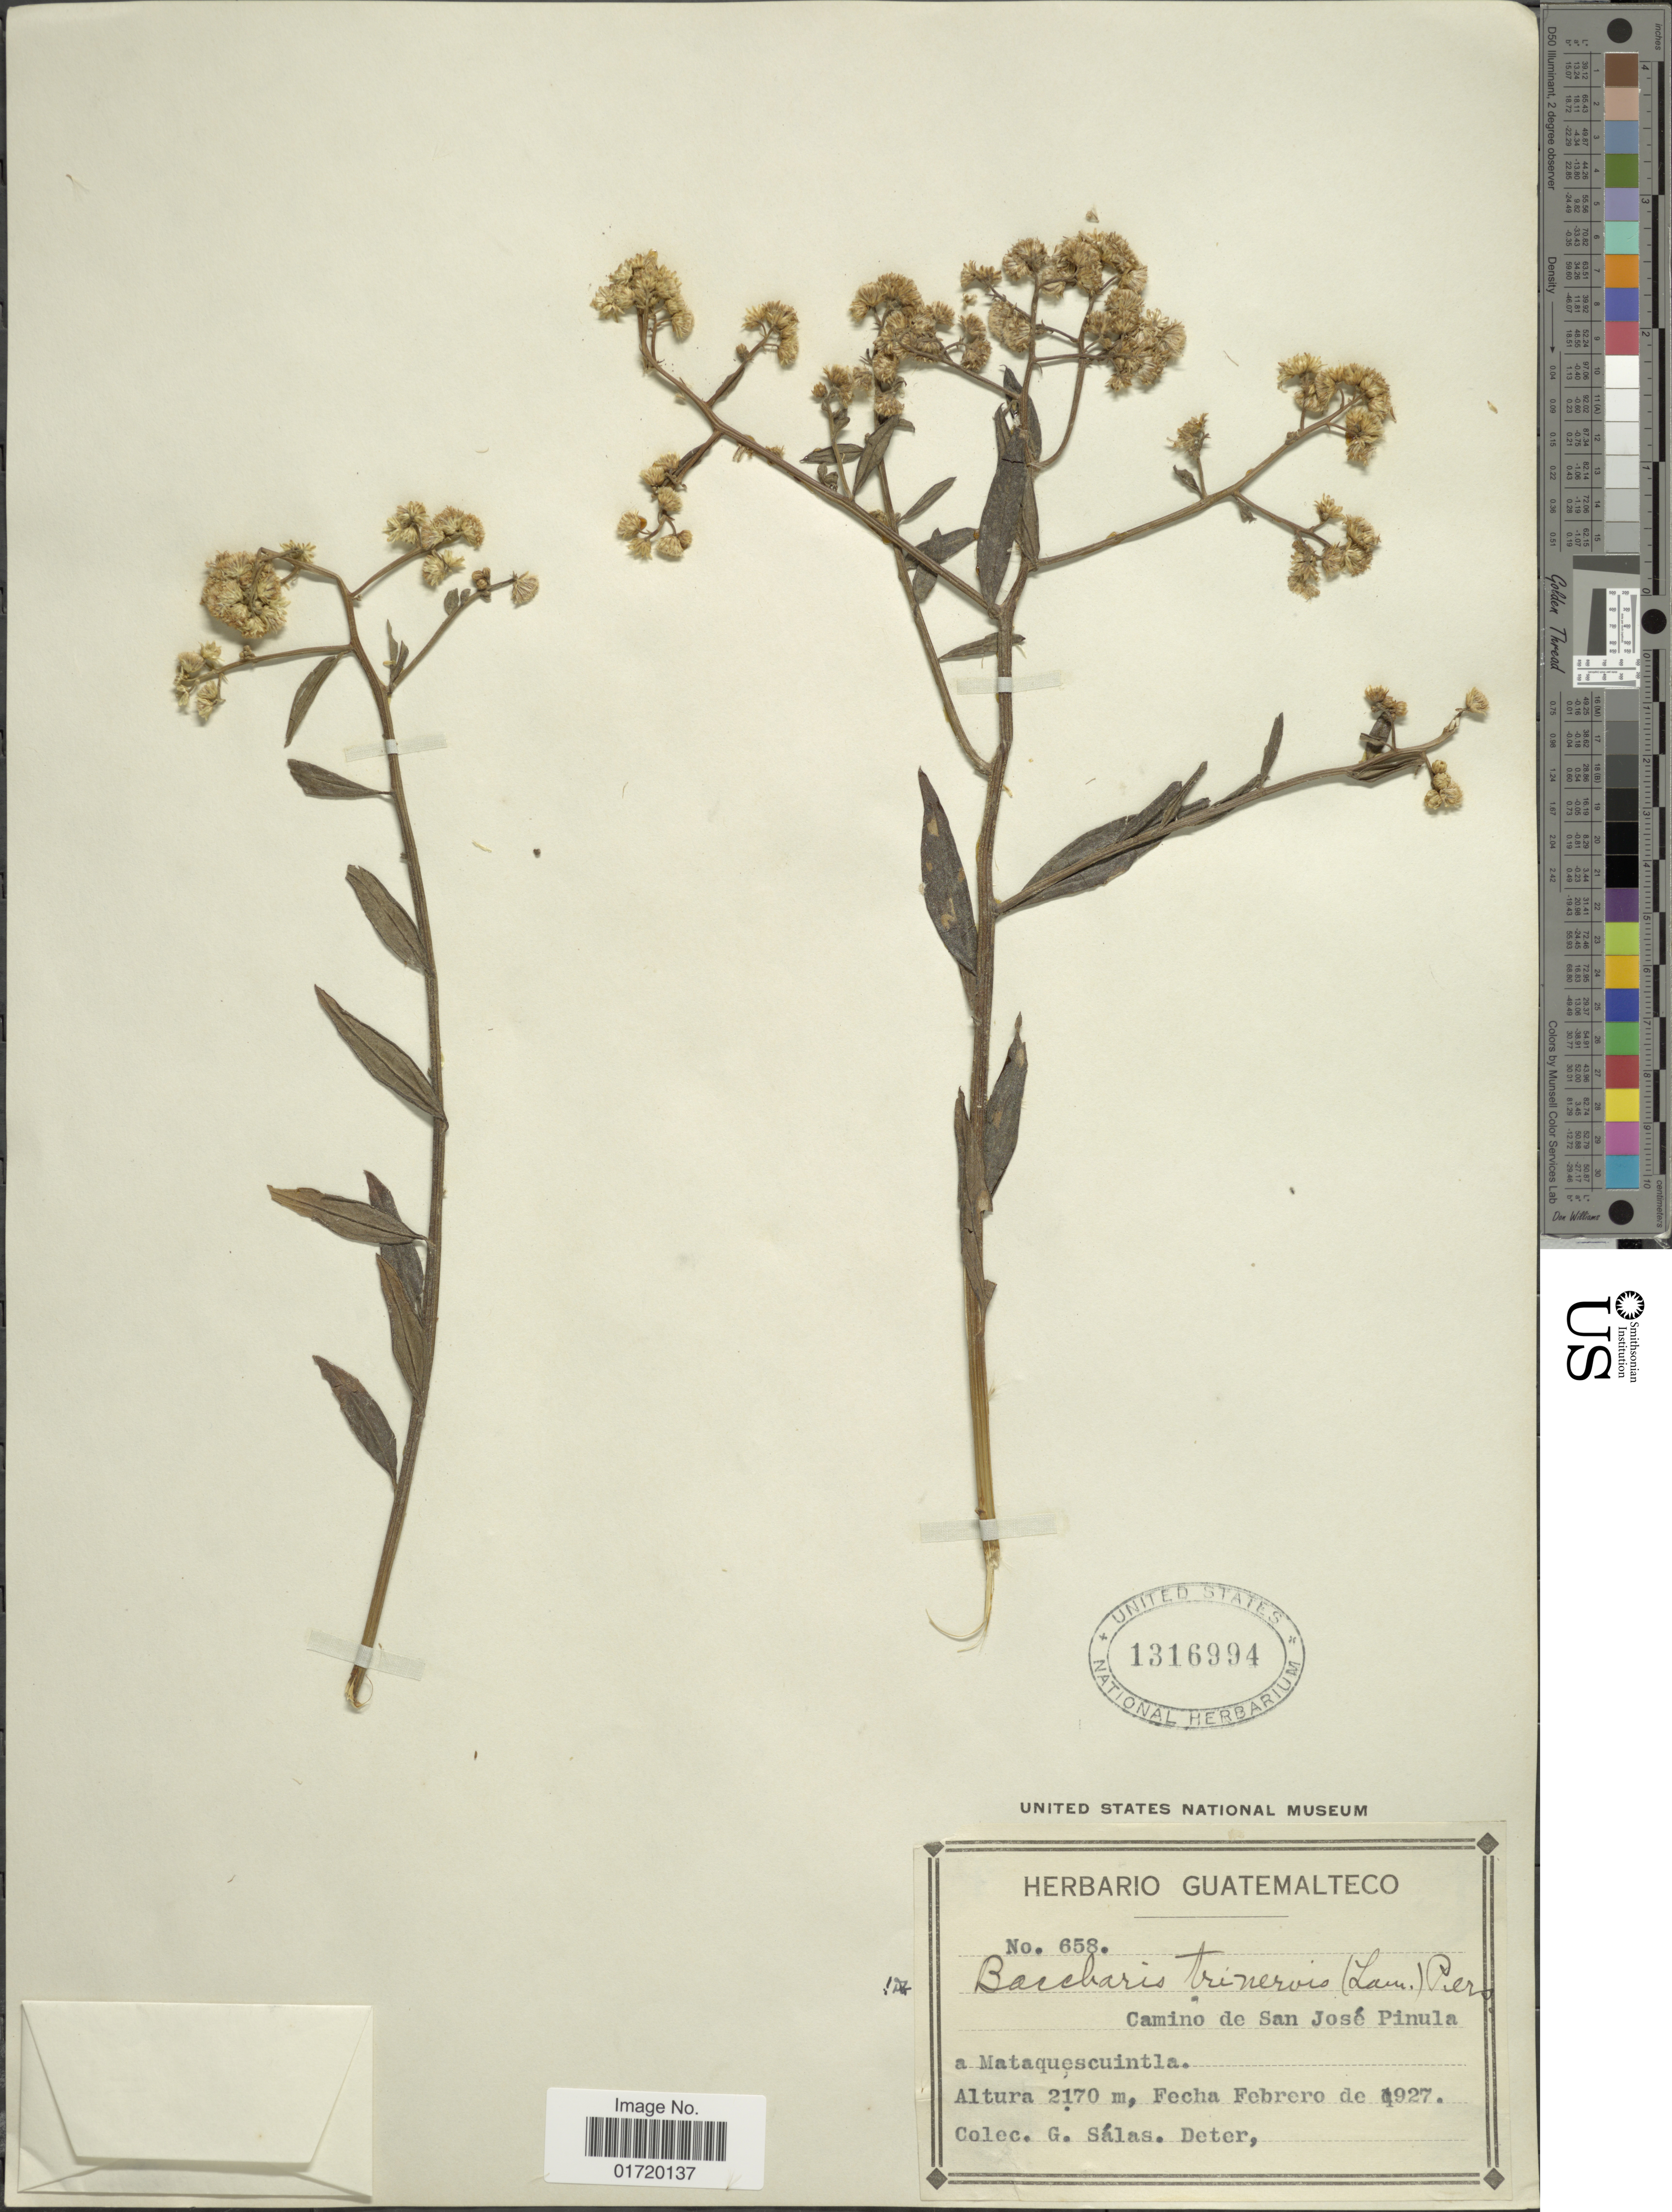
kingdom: Plantae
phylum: Tracheophyta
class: Magnoliopsida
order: Asterales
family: Asteraceae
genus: Baccharis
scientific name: Baccharis trinervis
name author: (Lam.) Pers.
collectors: G. Salas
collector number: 658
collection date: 1927-02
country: Guatemala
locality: Guatemalteco, Camino de San Jose Pinula a Mataquescuintla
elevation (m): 2170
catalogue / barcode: US 1316994